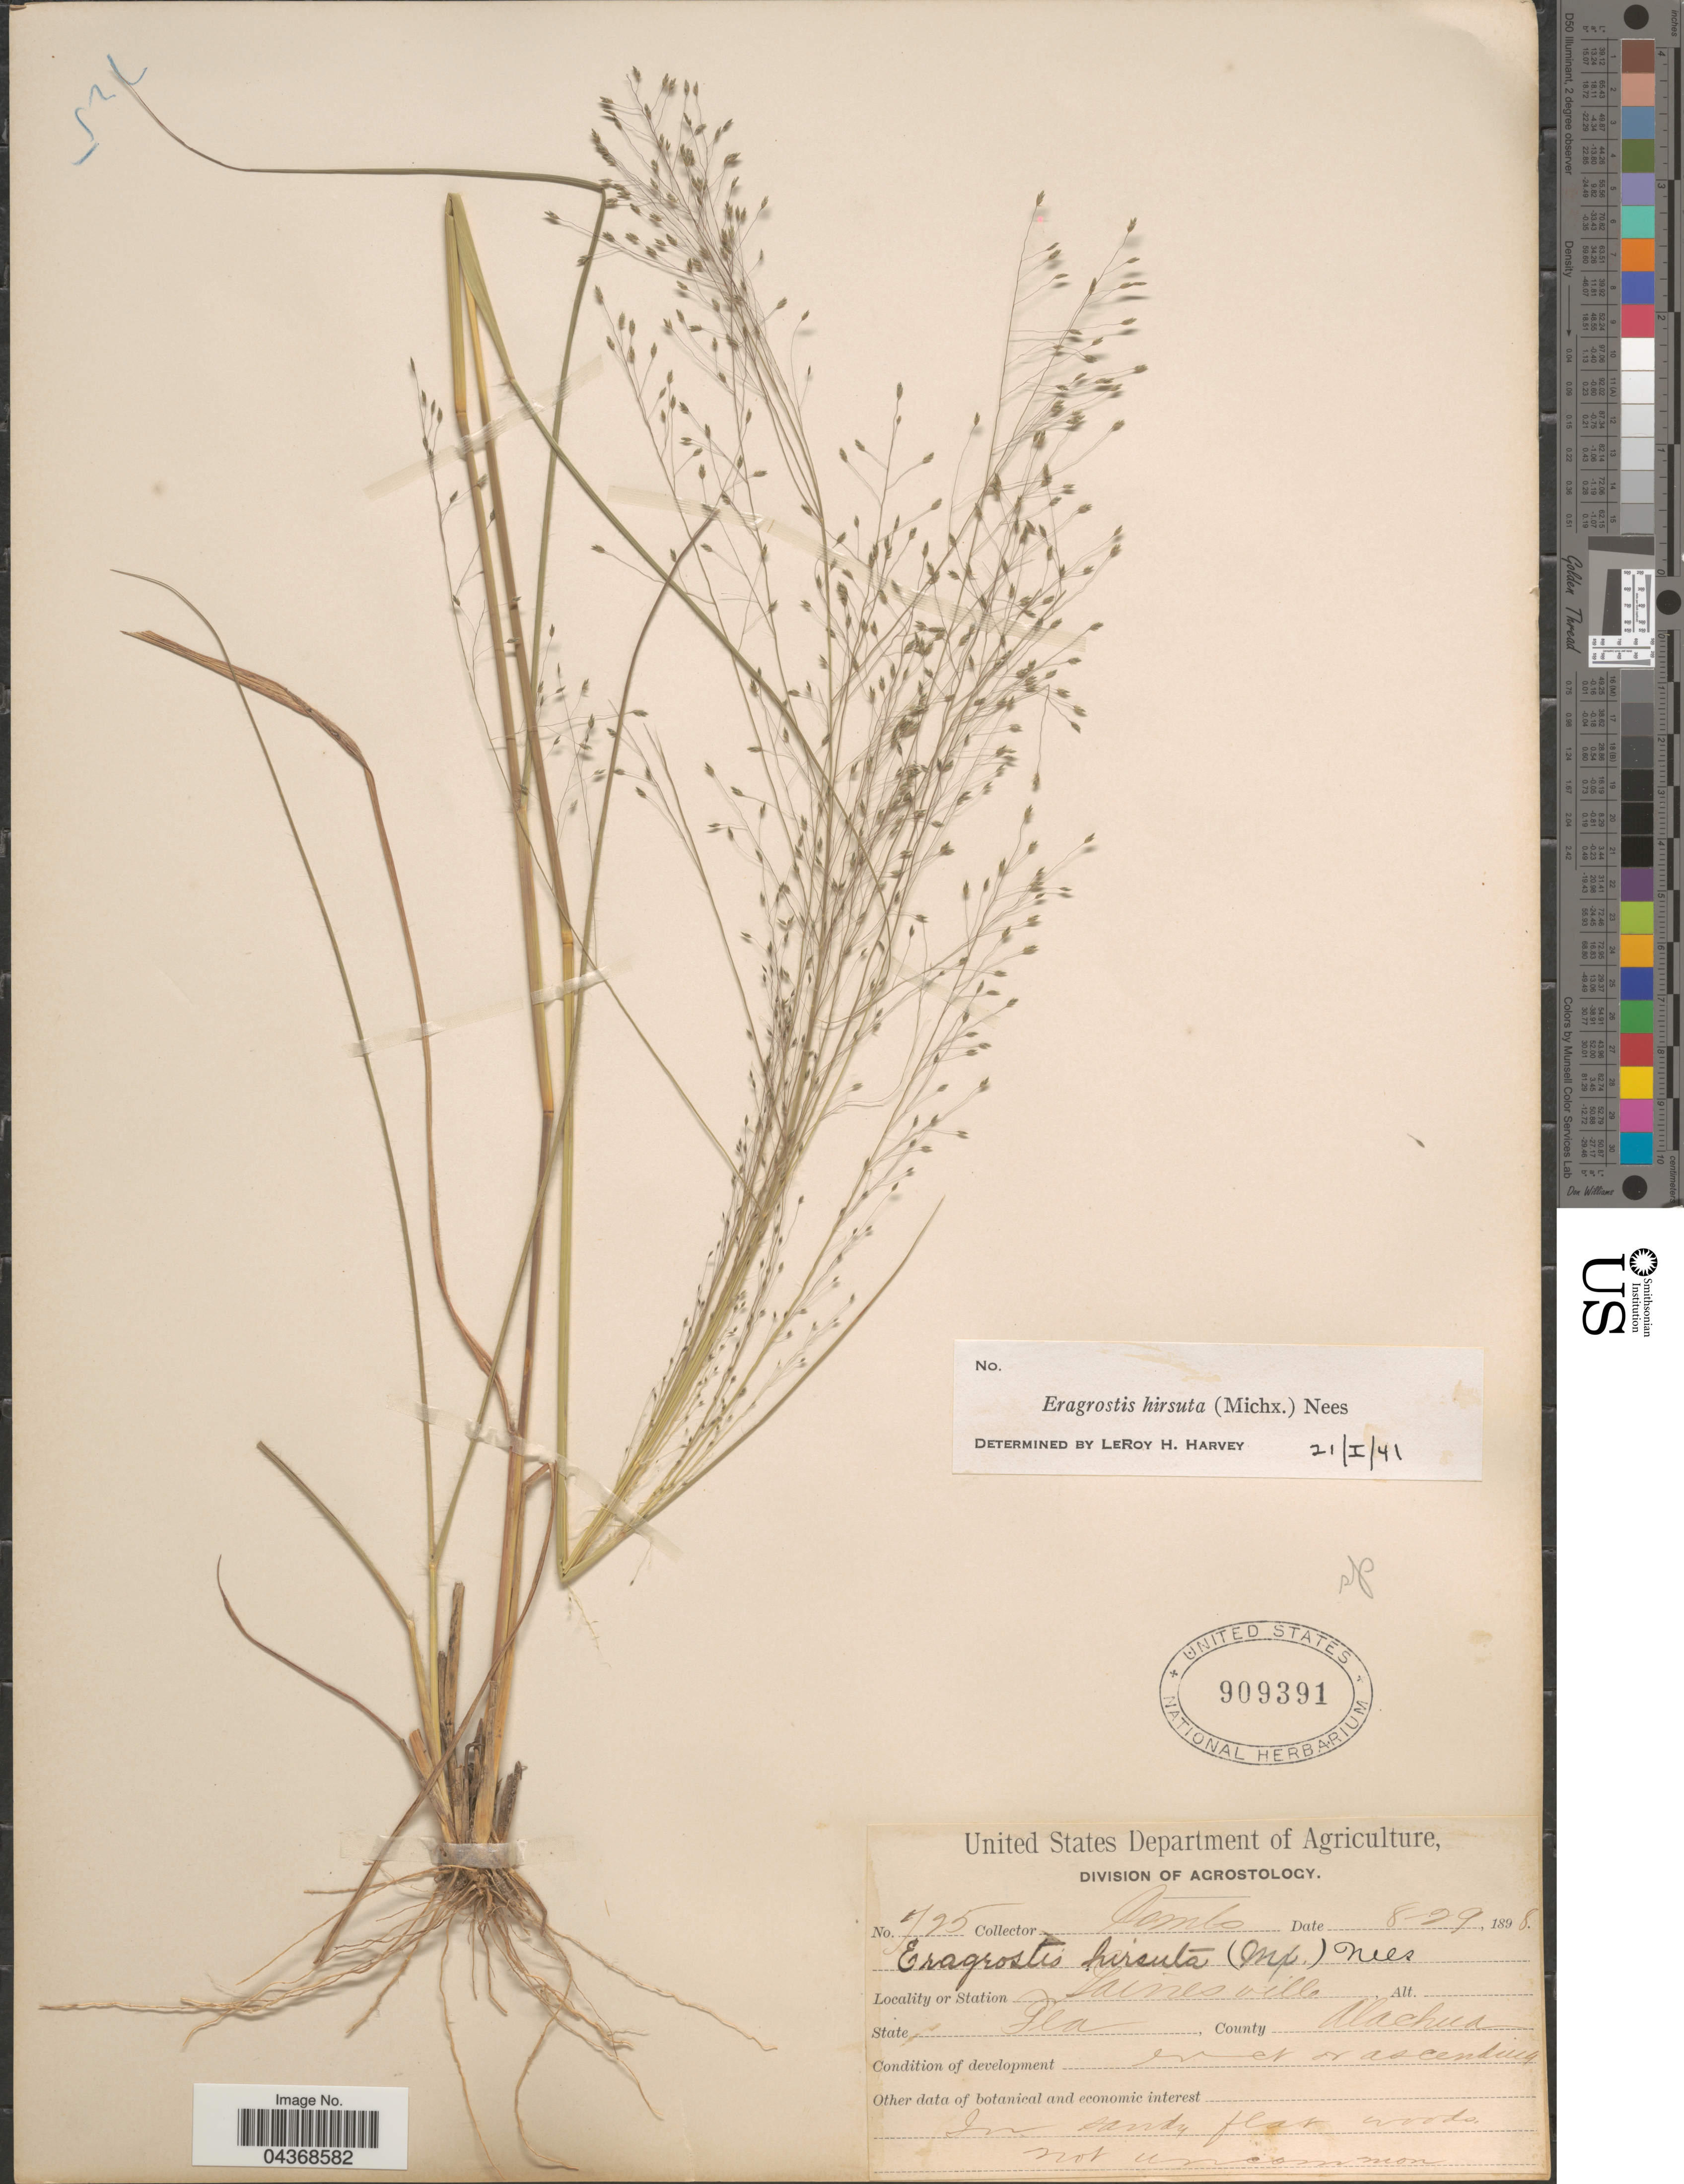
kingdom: Plantae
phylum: Tracheophyta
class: Liliopsida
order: Poales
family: Poaceae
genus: Eragrostis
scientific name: Eragrostis hirsuta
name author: (Michx.) Nees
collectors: -. Combs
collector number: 725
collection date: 1898-08-29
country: United States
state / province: Florida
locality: Gainesville. County Alachua.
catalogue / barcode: US 909391